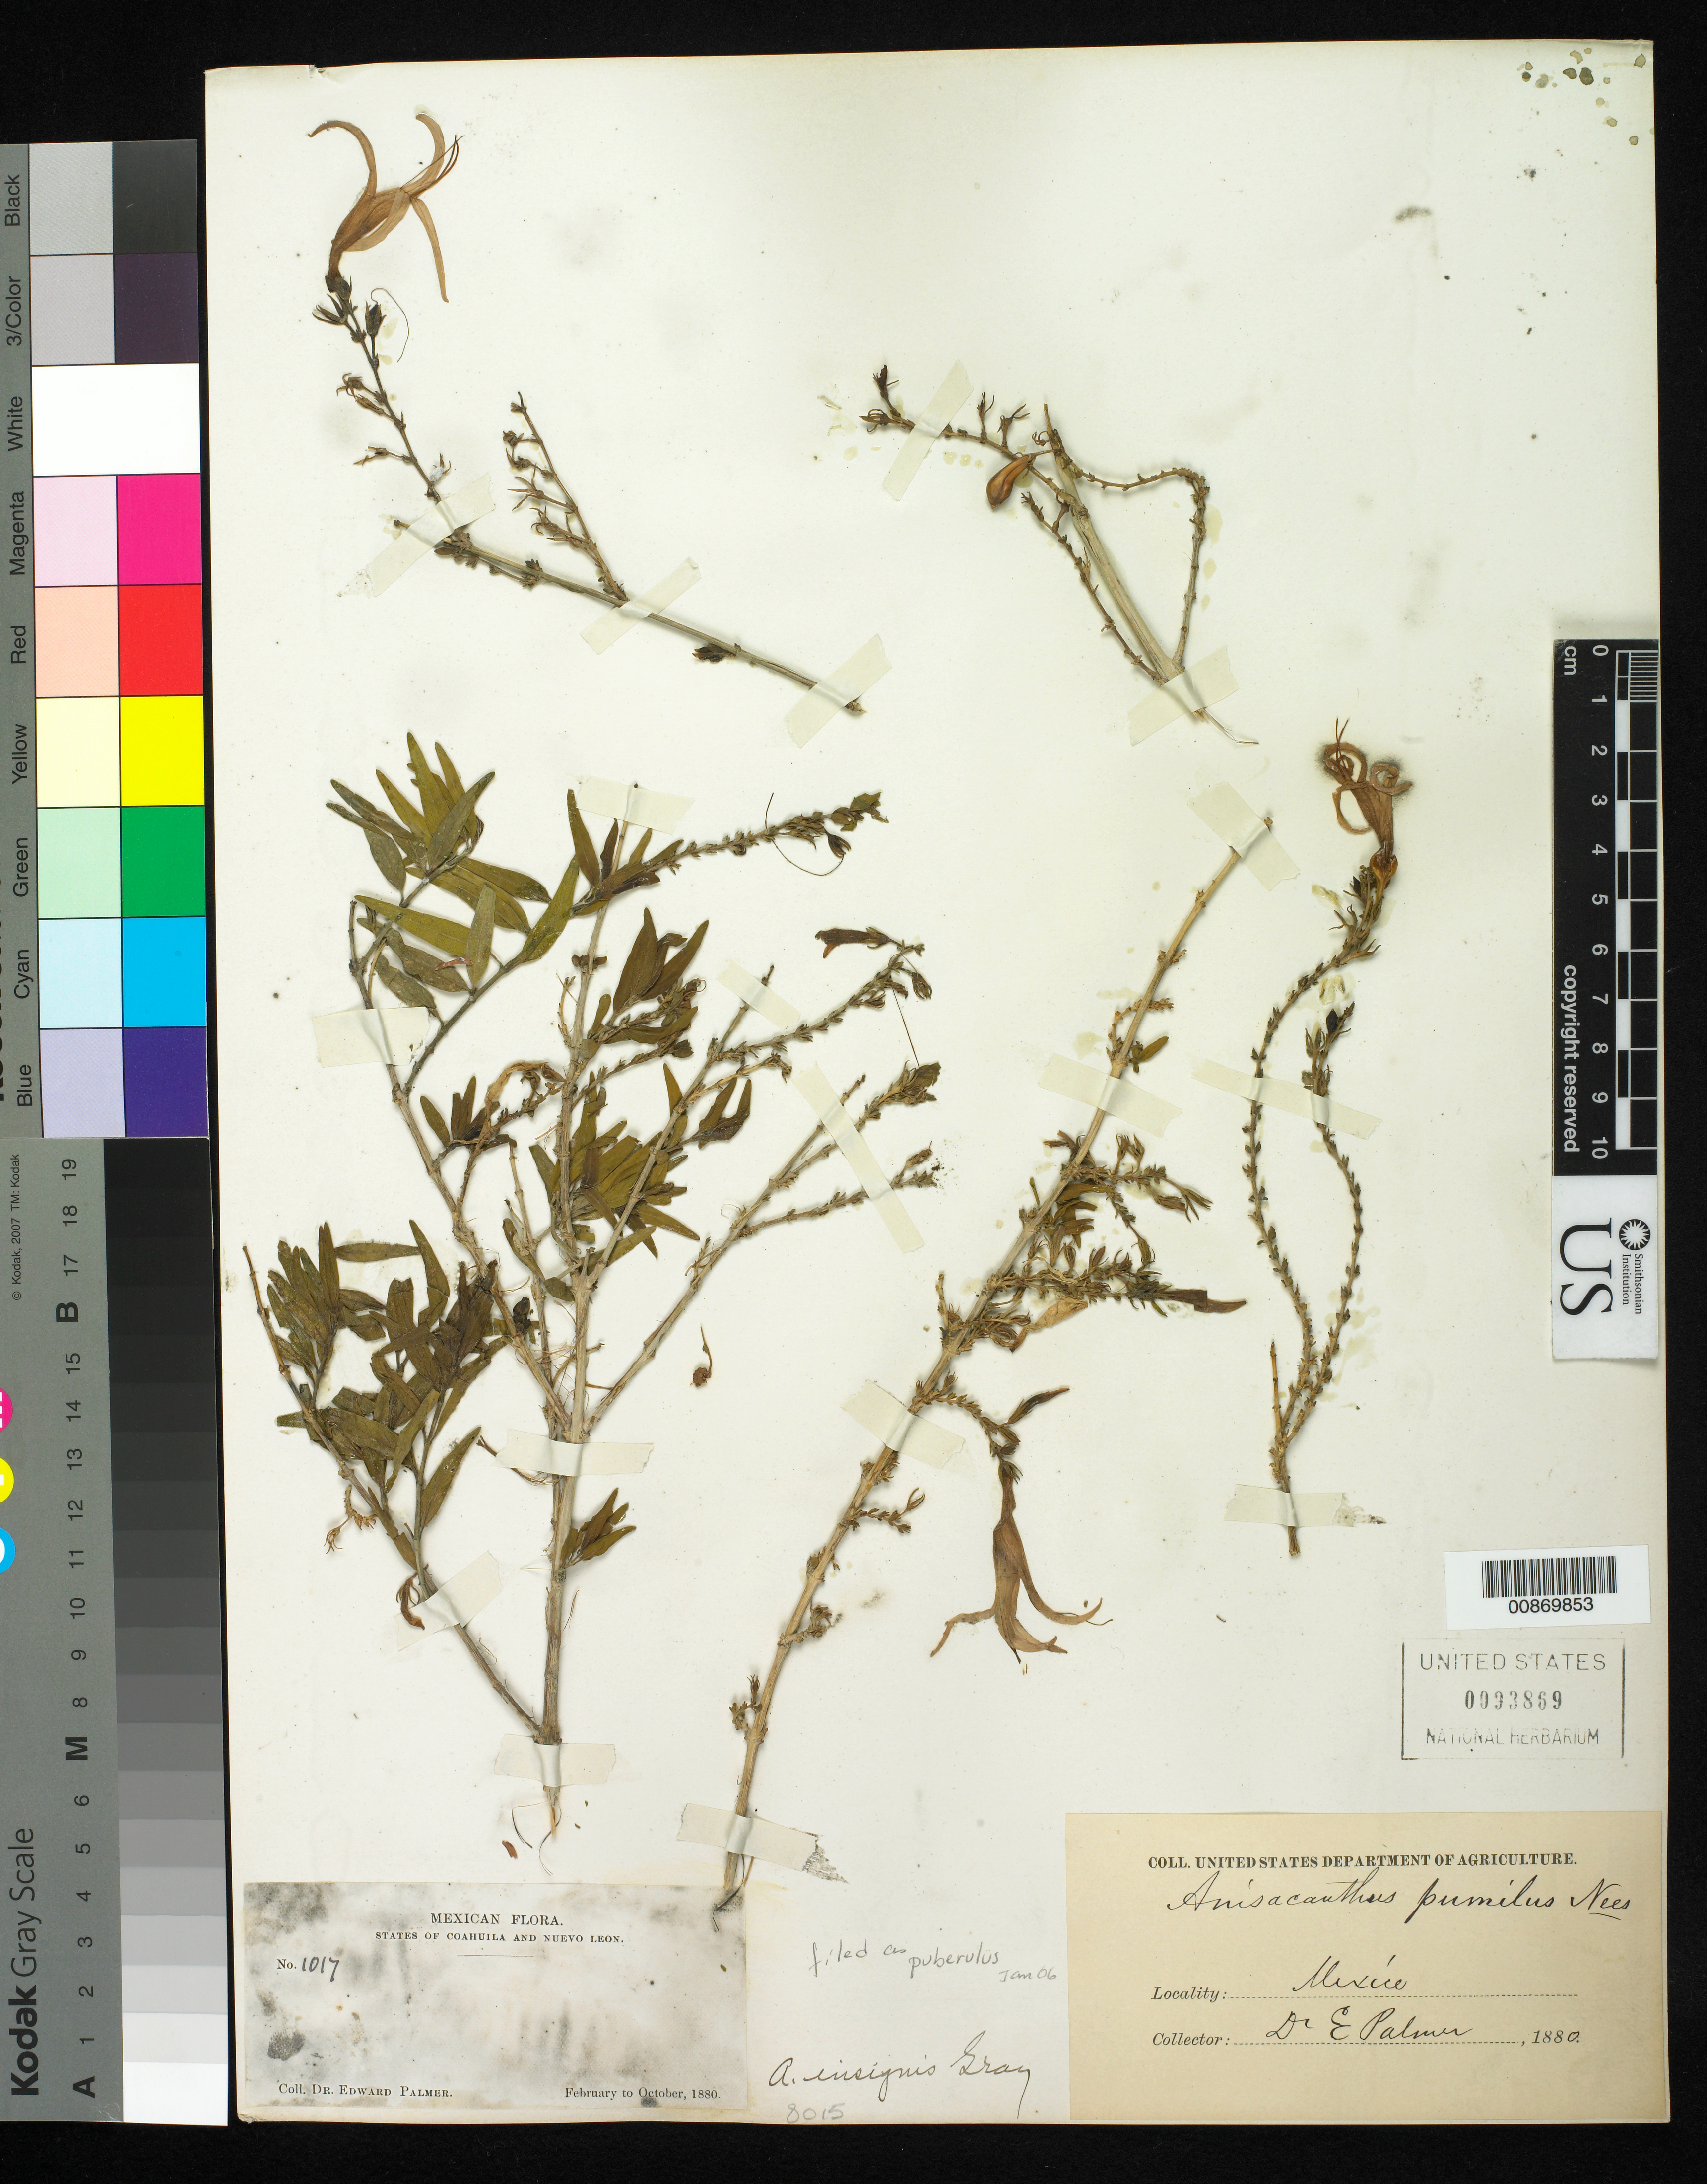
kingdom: Plantae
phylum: Tracheophyta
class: Magnoliopsida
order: Lamiales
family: Acanthaceae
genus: Anisacanthus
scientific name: Anisacanthus puberulus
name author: (Torr.) Henrickson & E.J. Lott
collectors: E. Palmer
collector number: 1017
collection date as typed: Feb 1880 to -- Oct 1880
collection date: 1880-02/1880-10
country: Mexico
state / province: Coahuila / Nuevo León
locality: States of Coahuila and Nuevo León.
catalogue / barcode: US 93869